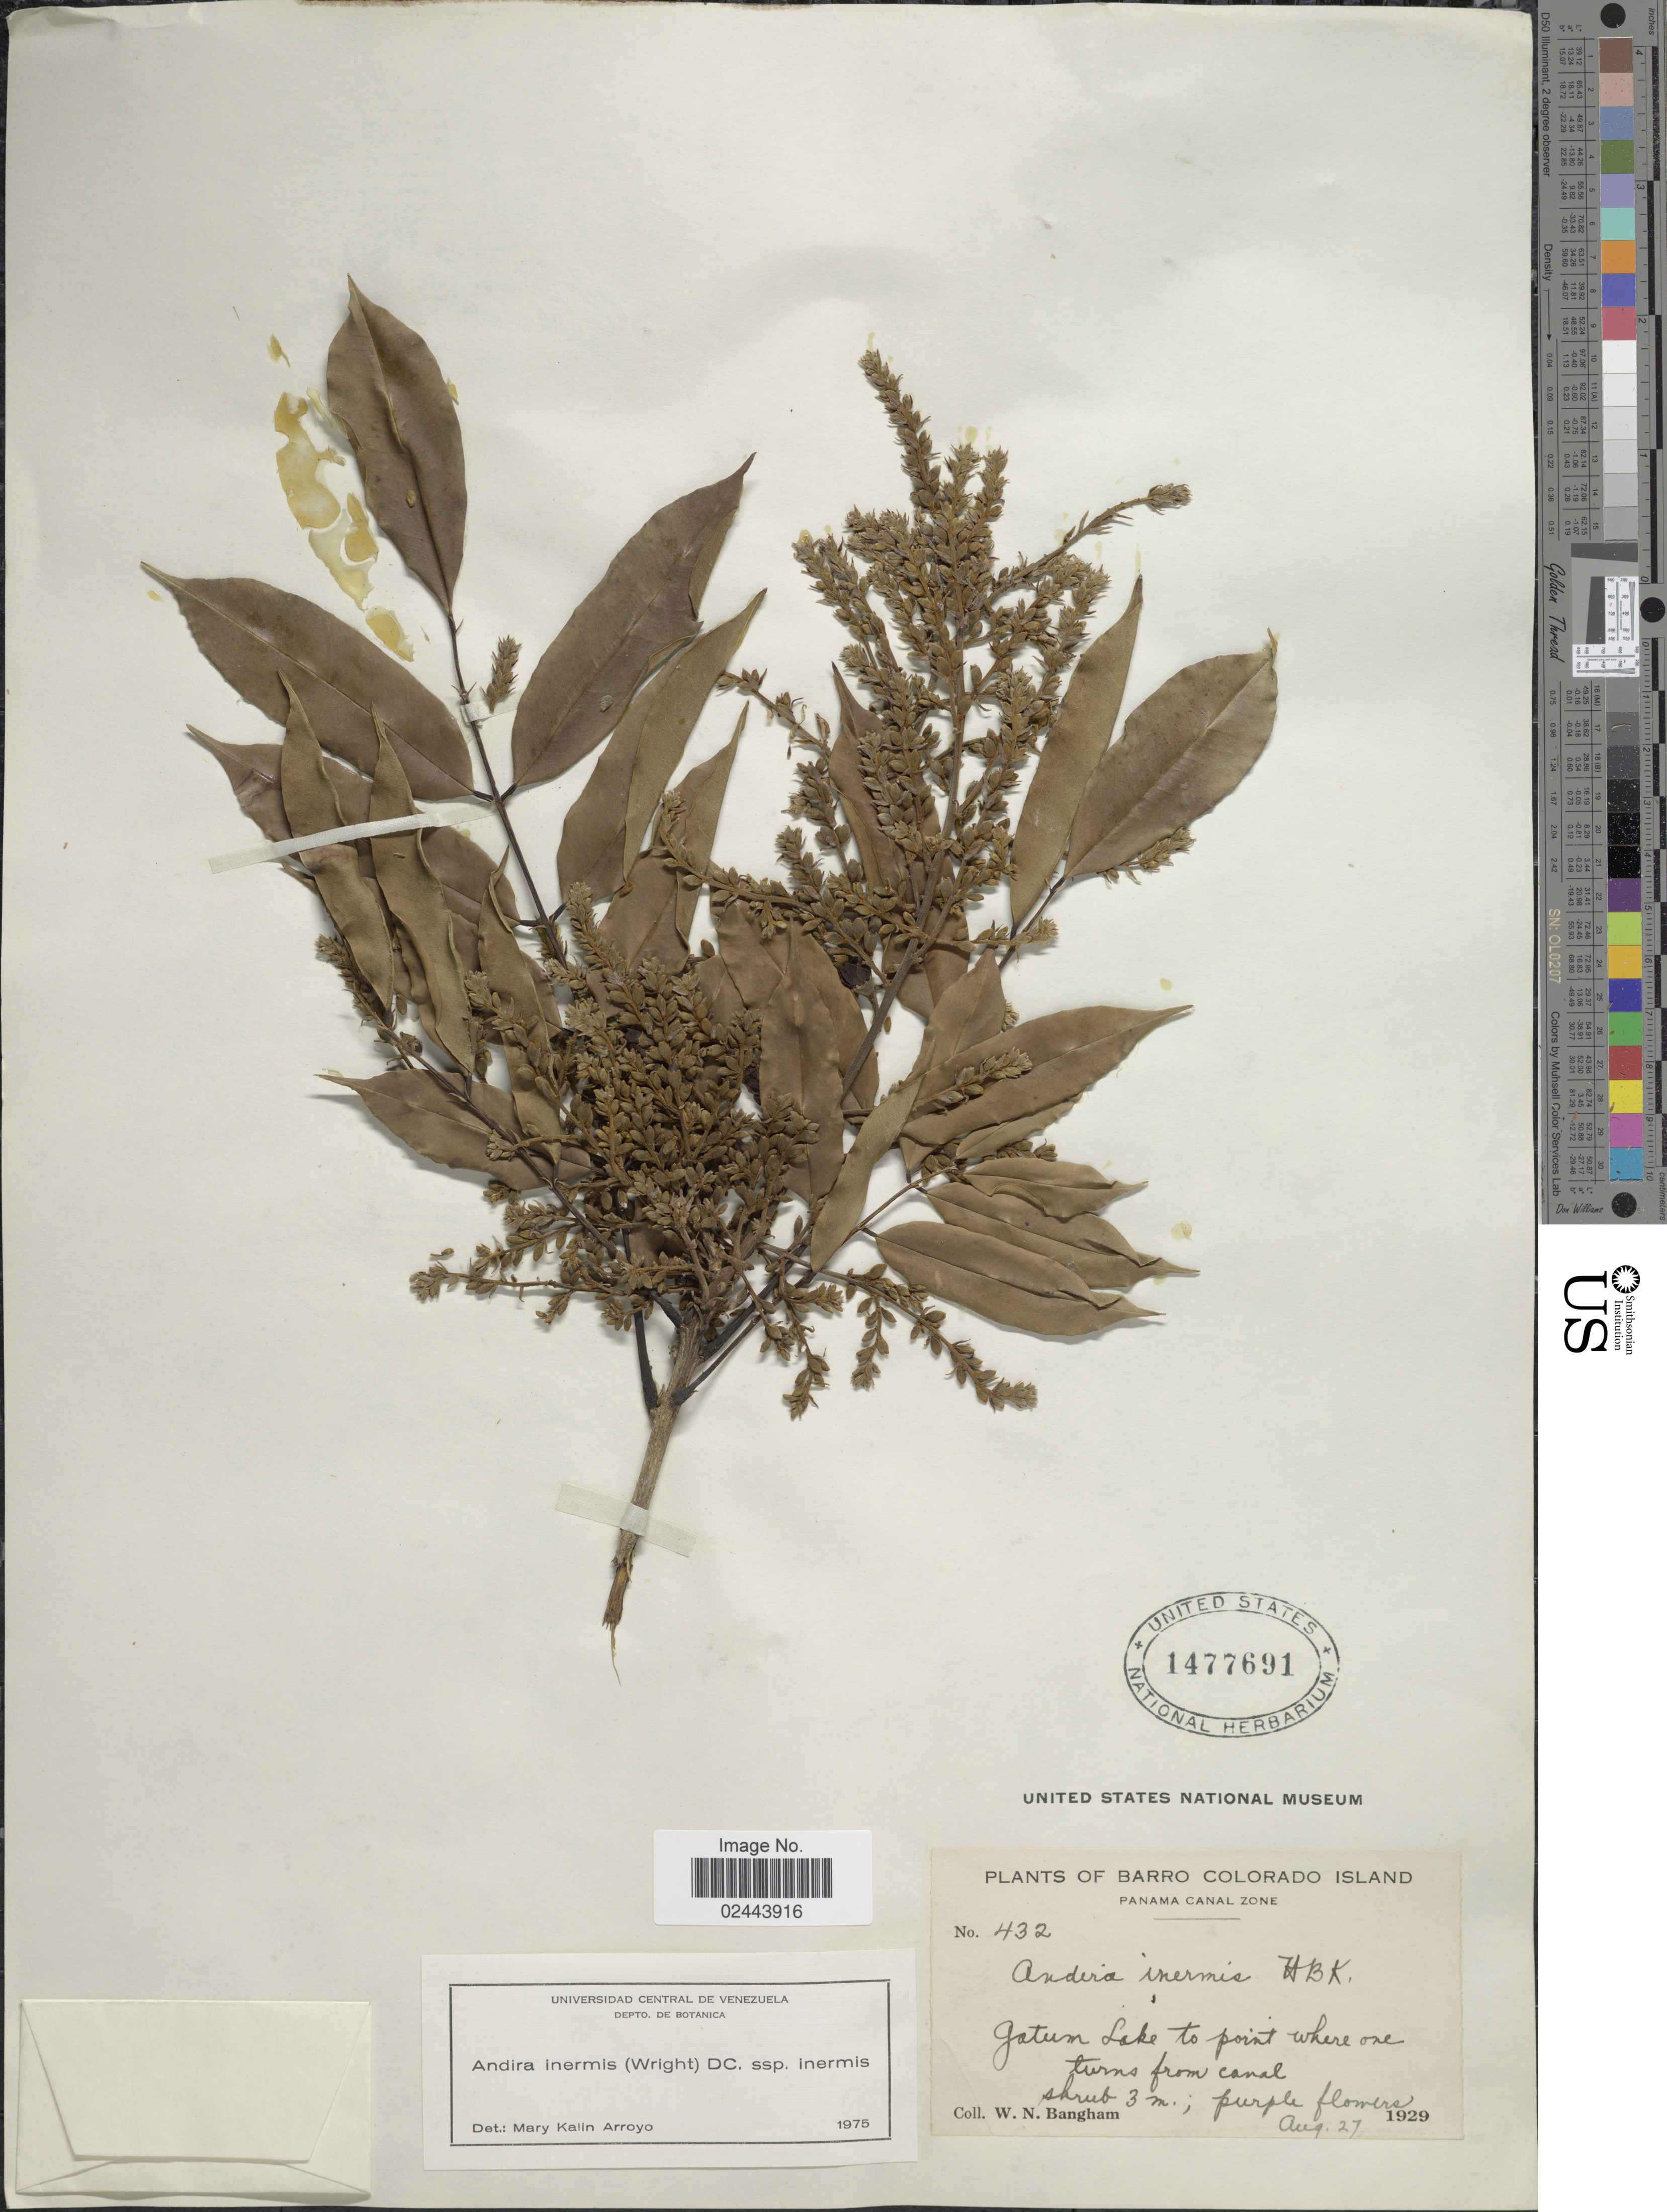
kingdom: Plantae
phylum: Tracheophyta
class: Magnoliopsida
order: Fabales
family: Fabaceae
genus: Andira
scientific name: Andira inermis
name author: (W. Wright) Kunth ex DC.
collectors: W. Bangham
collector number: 432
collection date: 1929-08-27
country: Panama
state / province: Panamá Oeste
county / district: Canal Zone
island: Barro Colorado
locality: Barro Colorado Island, Panama Canal Zone, Gatun Lake to point where one turns from canal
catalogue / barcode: US 1477691